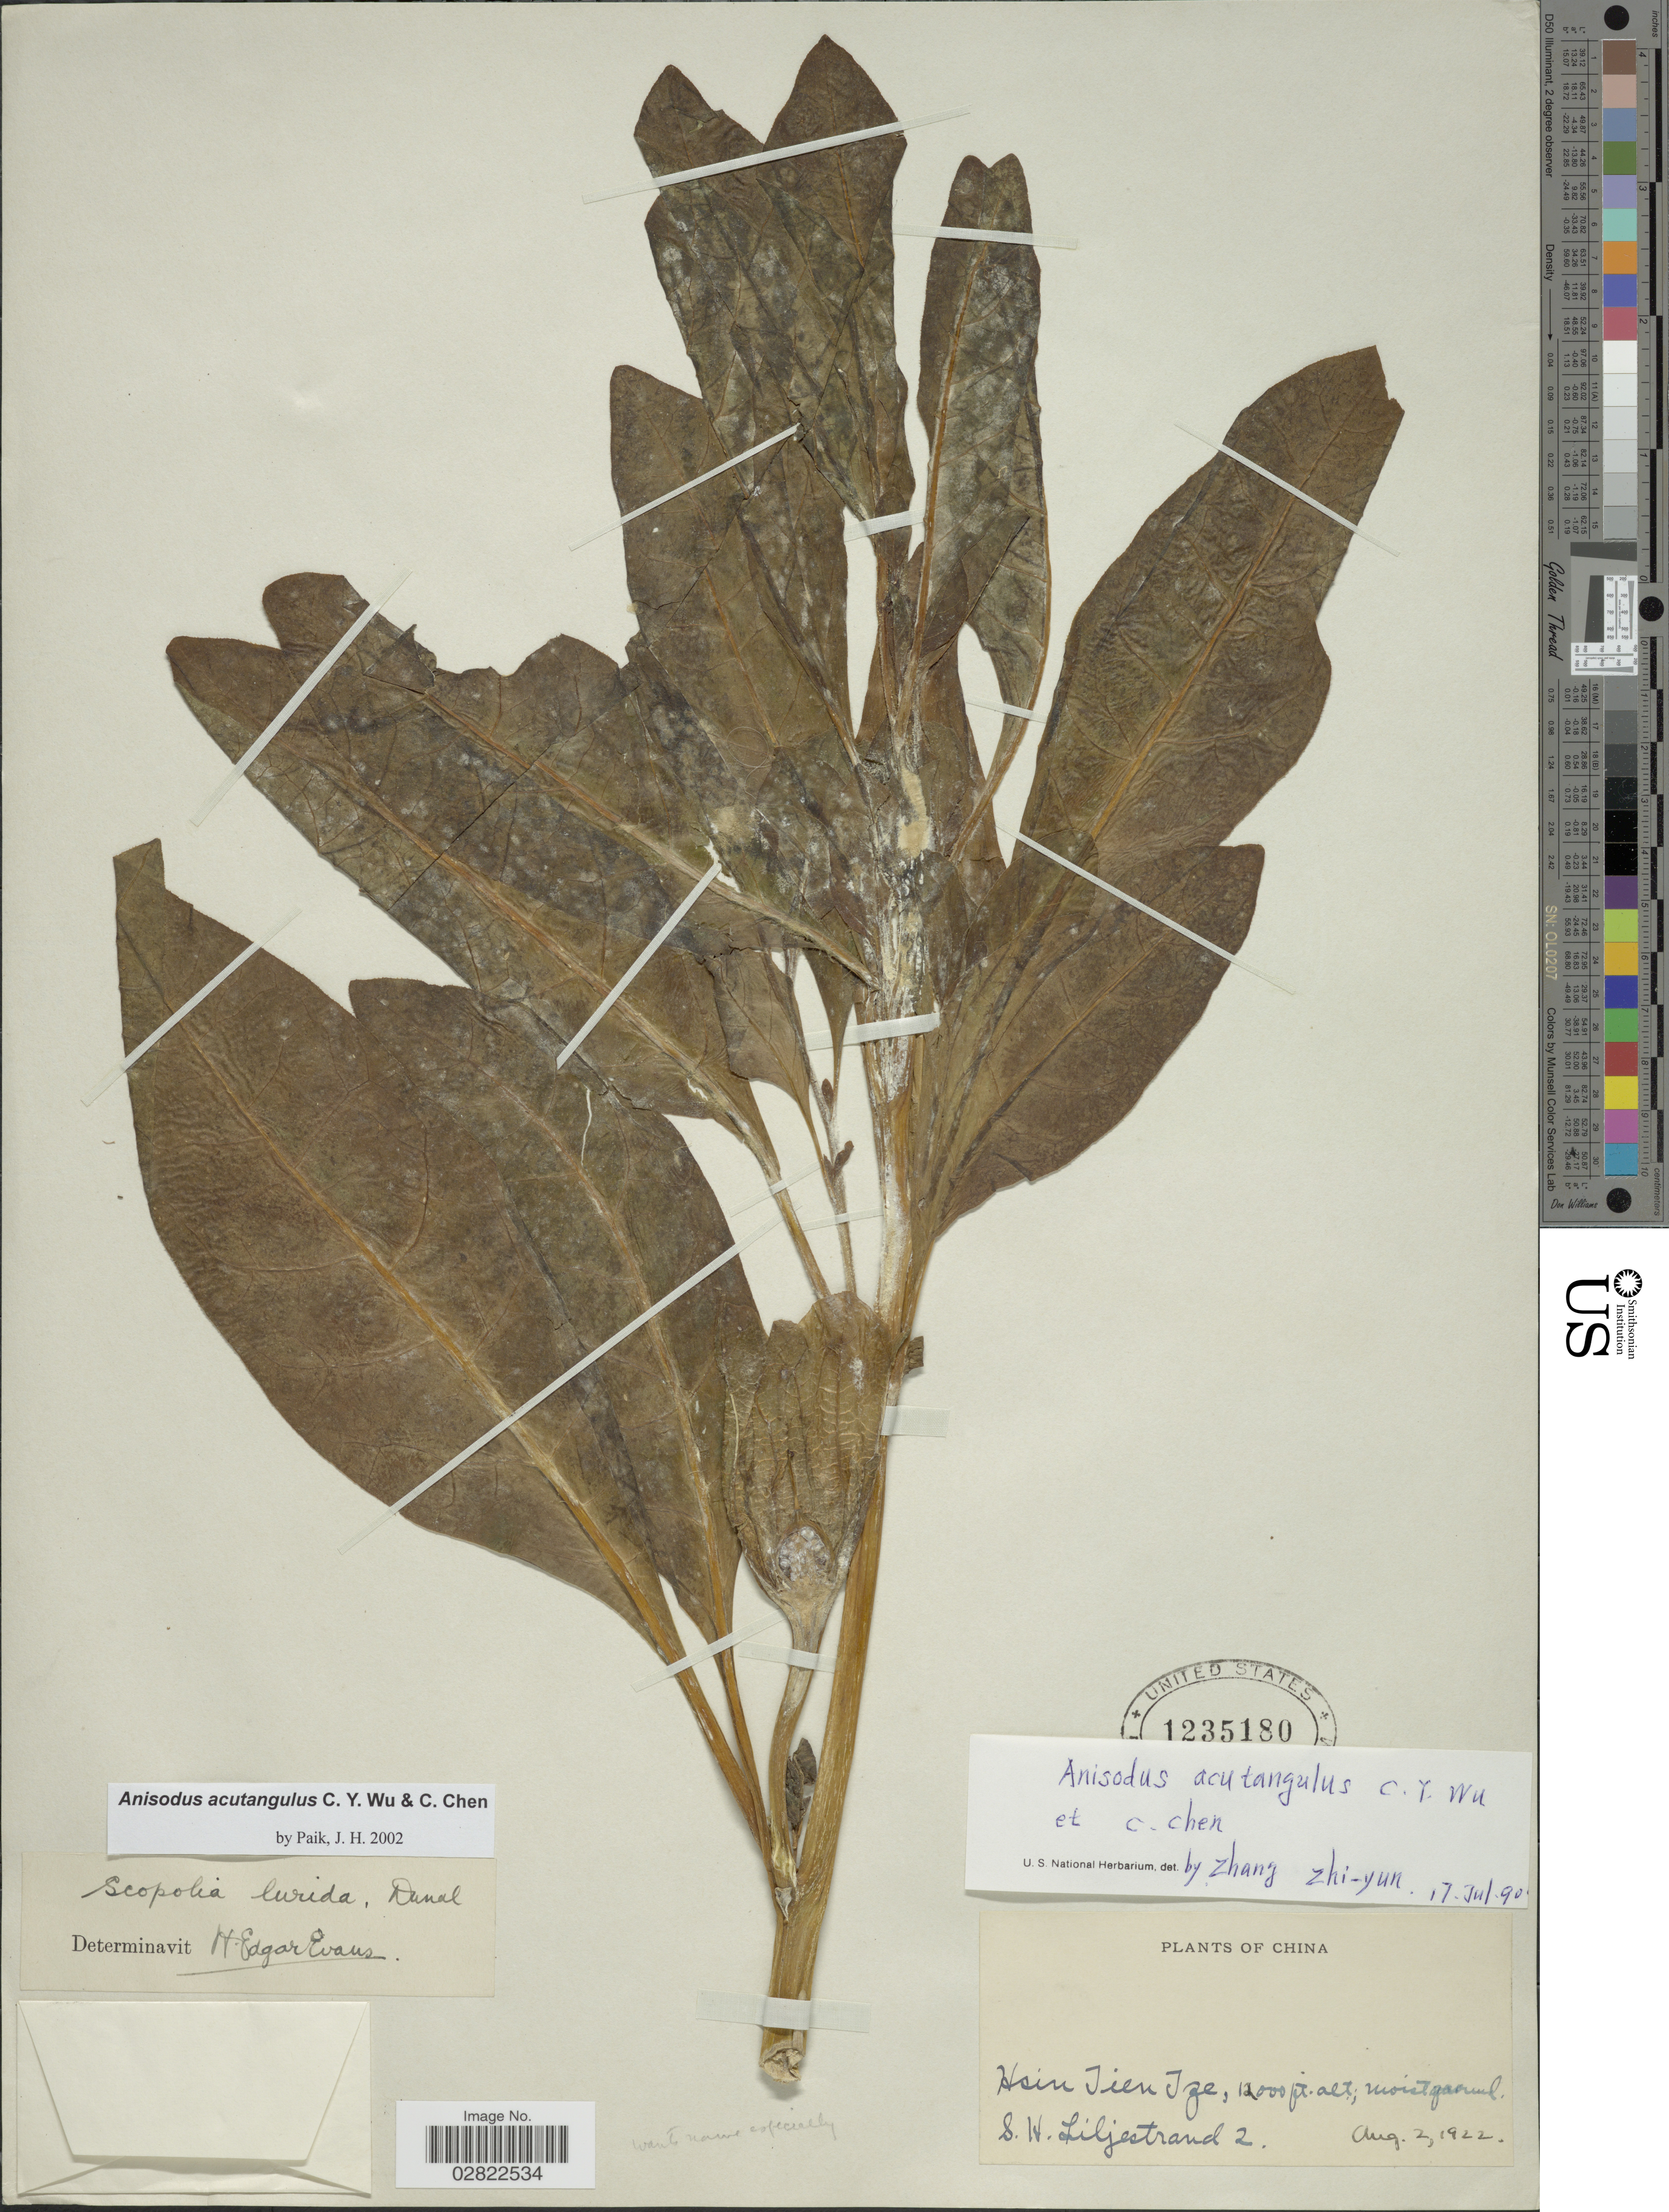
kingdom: Plantae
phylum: Tracheophyta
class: Magnoliopsida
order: Solanales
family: Solanaceae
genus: Anisodus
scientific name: Anisodus acutangulus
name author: C.Y. Wu & C. Chen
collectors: S. Liljestrans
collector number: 2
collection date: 1922-08-02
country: China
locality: Hsin Tien Tze.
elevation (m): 3658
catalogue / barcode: US 1235180